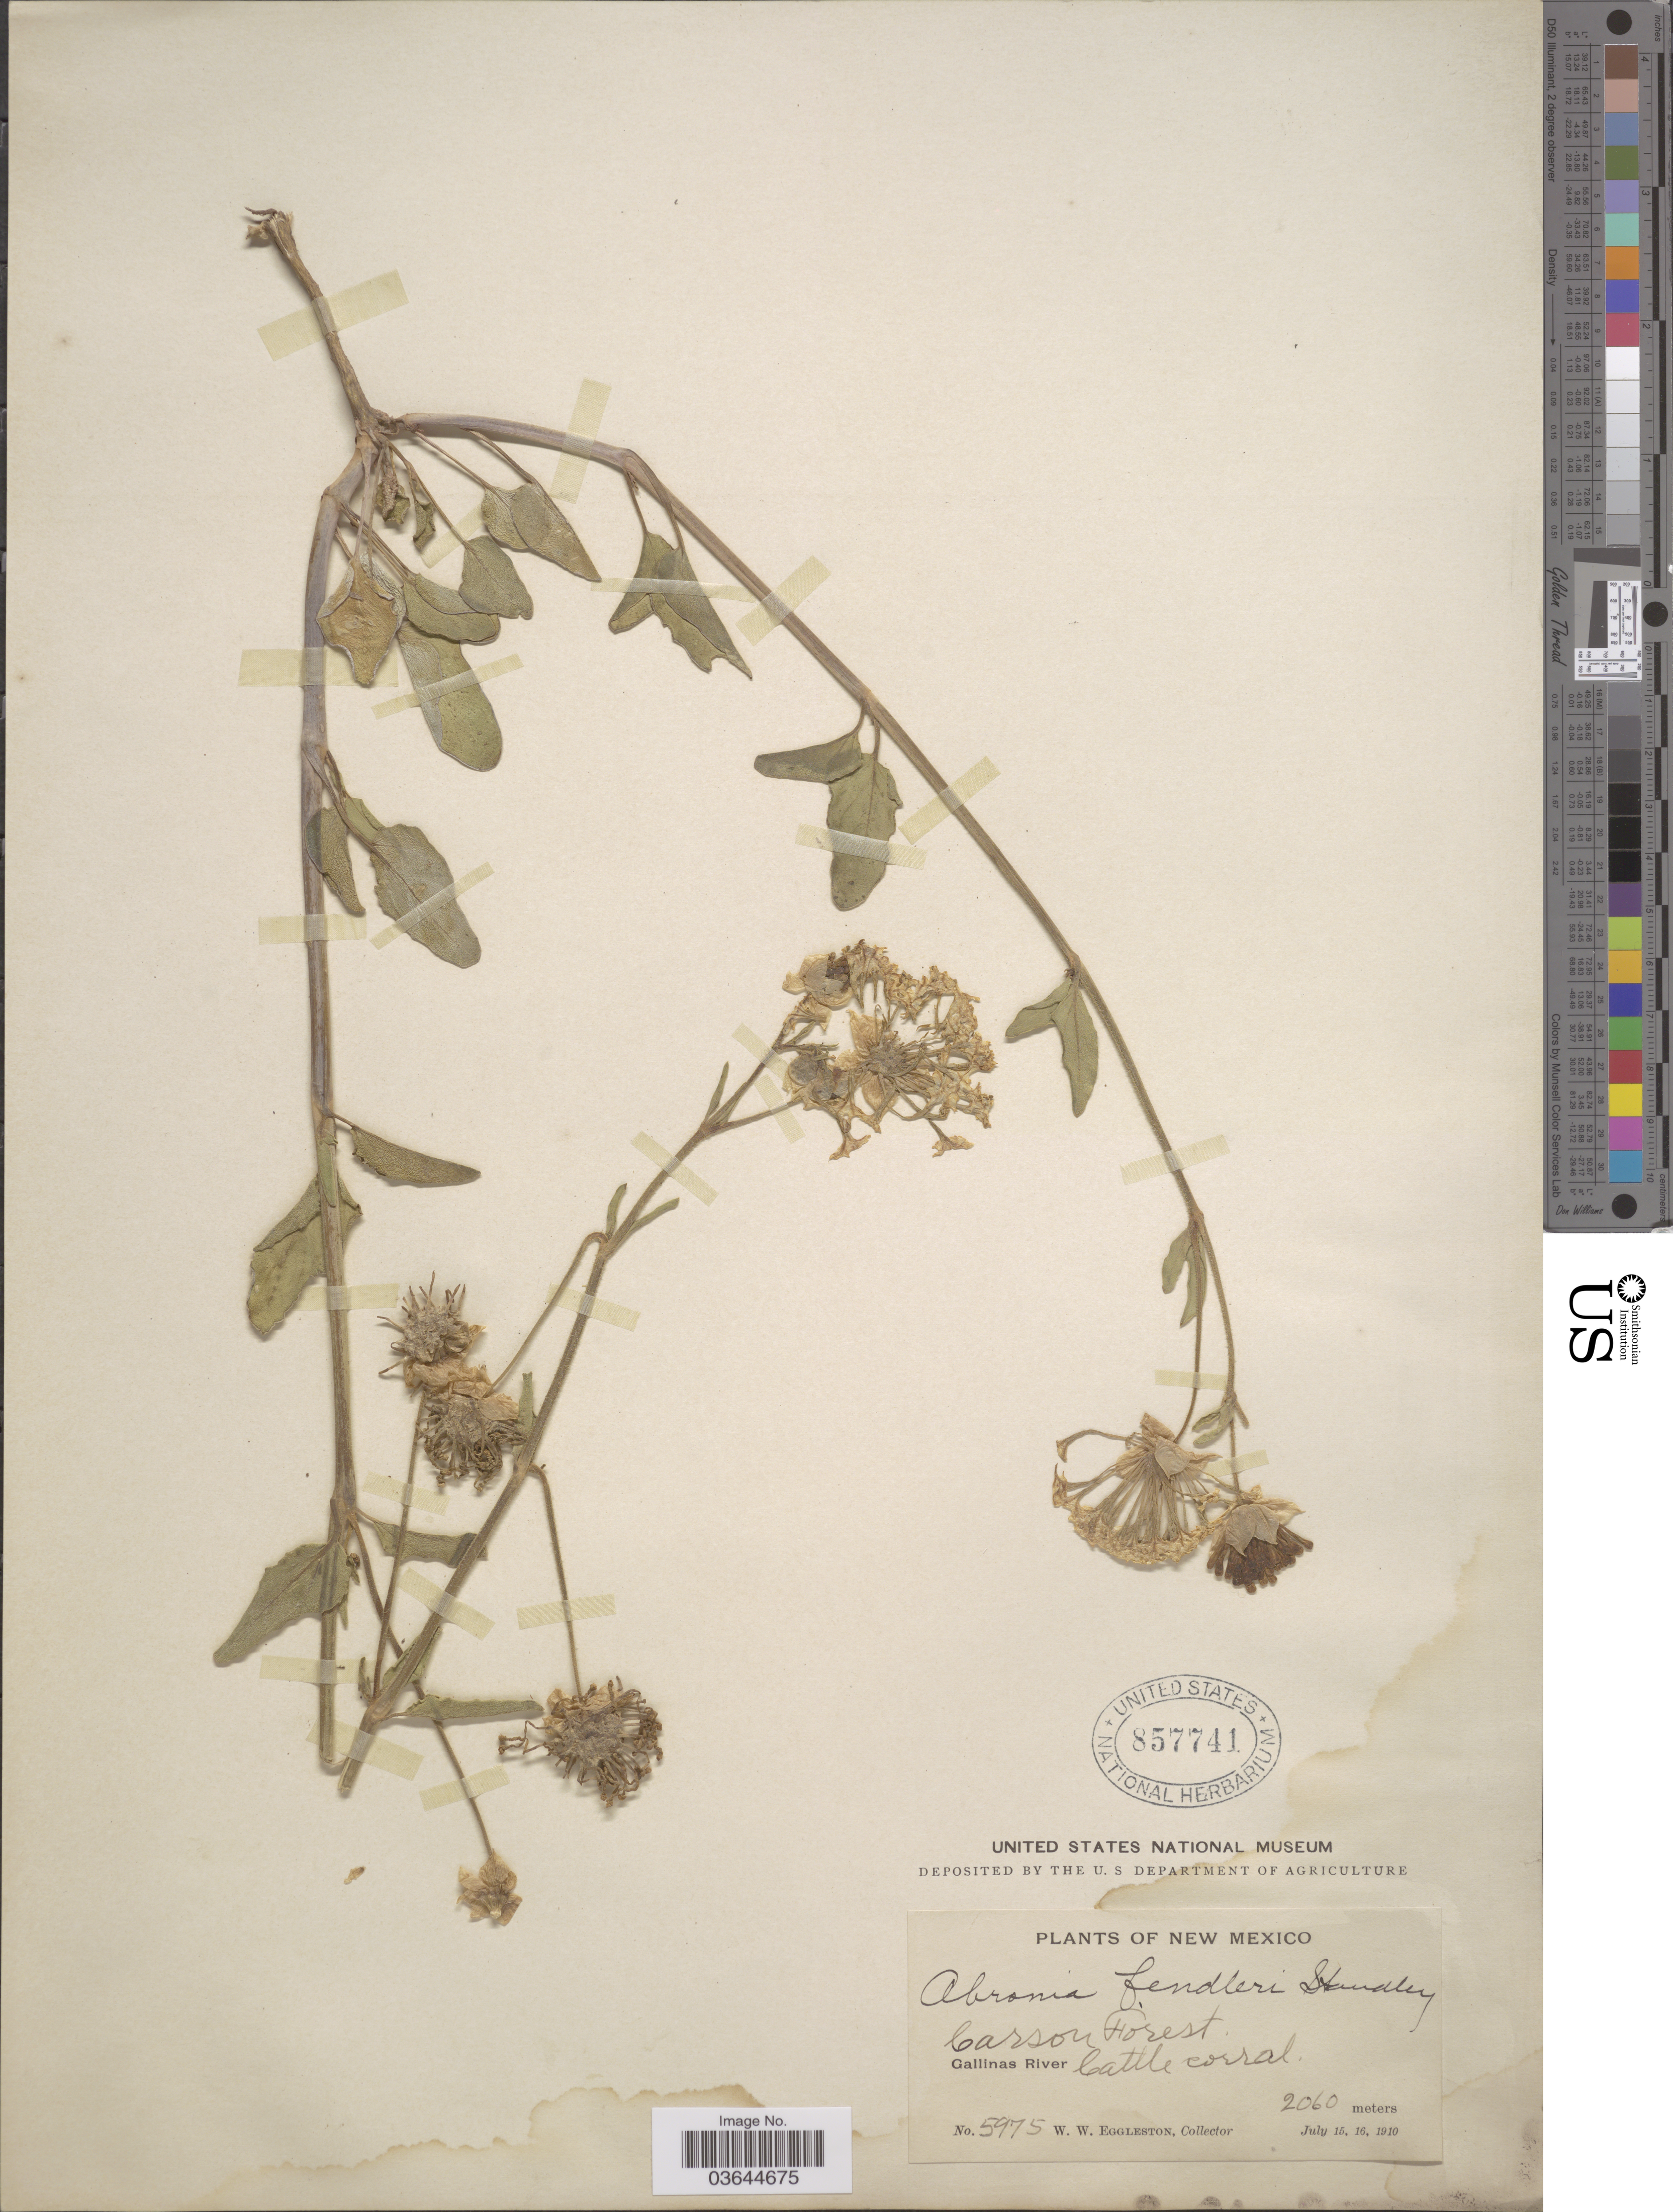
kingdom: Plantae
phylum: Tracheophyta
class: Magnoliopsida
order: Caryophyllales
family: Nyctaginaceae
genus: Abronia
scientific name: Abronia fragrans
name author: Nutt. ex Hook.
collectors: W. W. Eggleston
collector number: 5975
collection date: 1910-07-15/1910-07-16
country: United States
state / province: New Mexico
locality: Carson Forest. Gallinas River. Cattle corral.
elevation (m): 2060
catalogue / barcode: US 857741